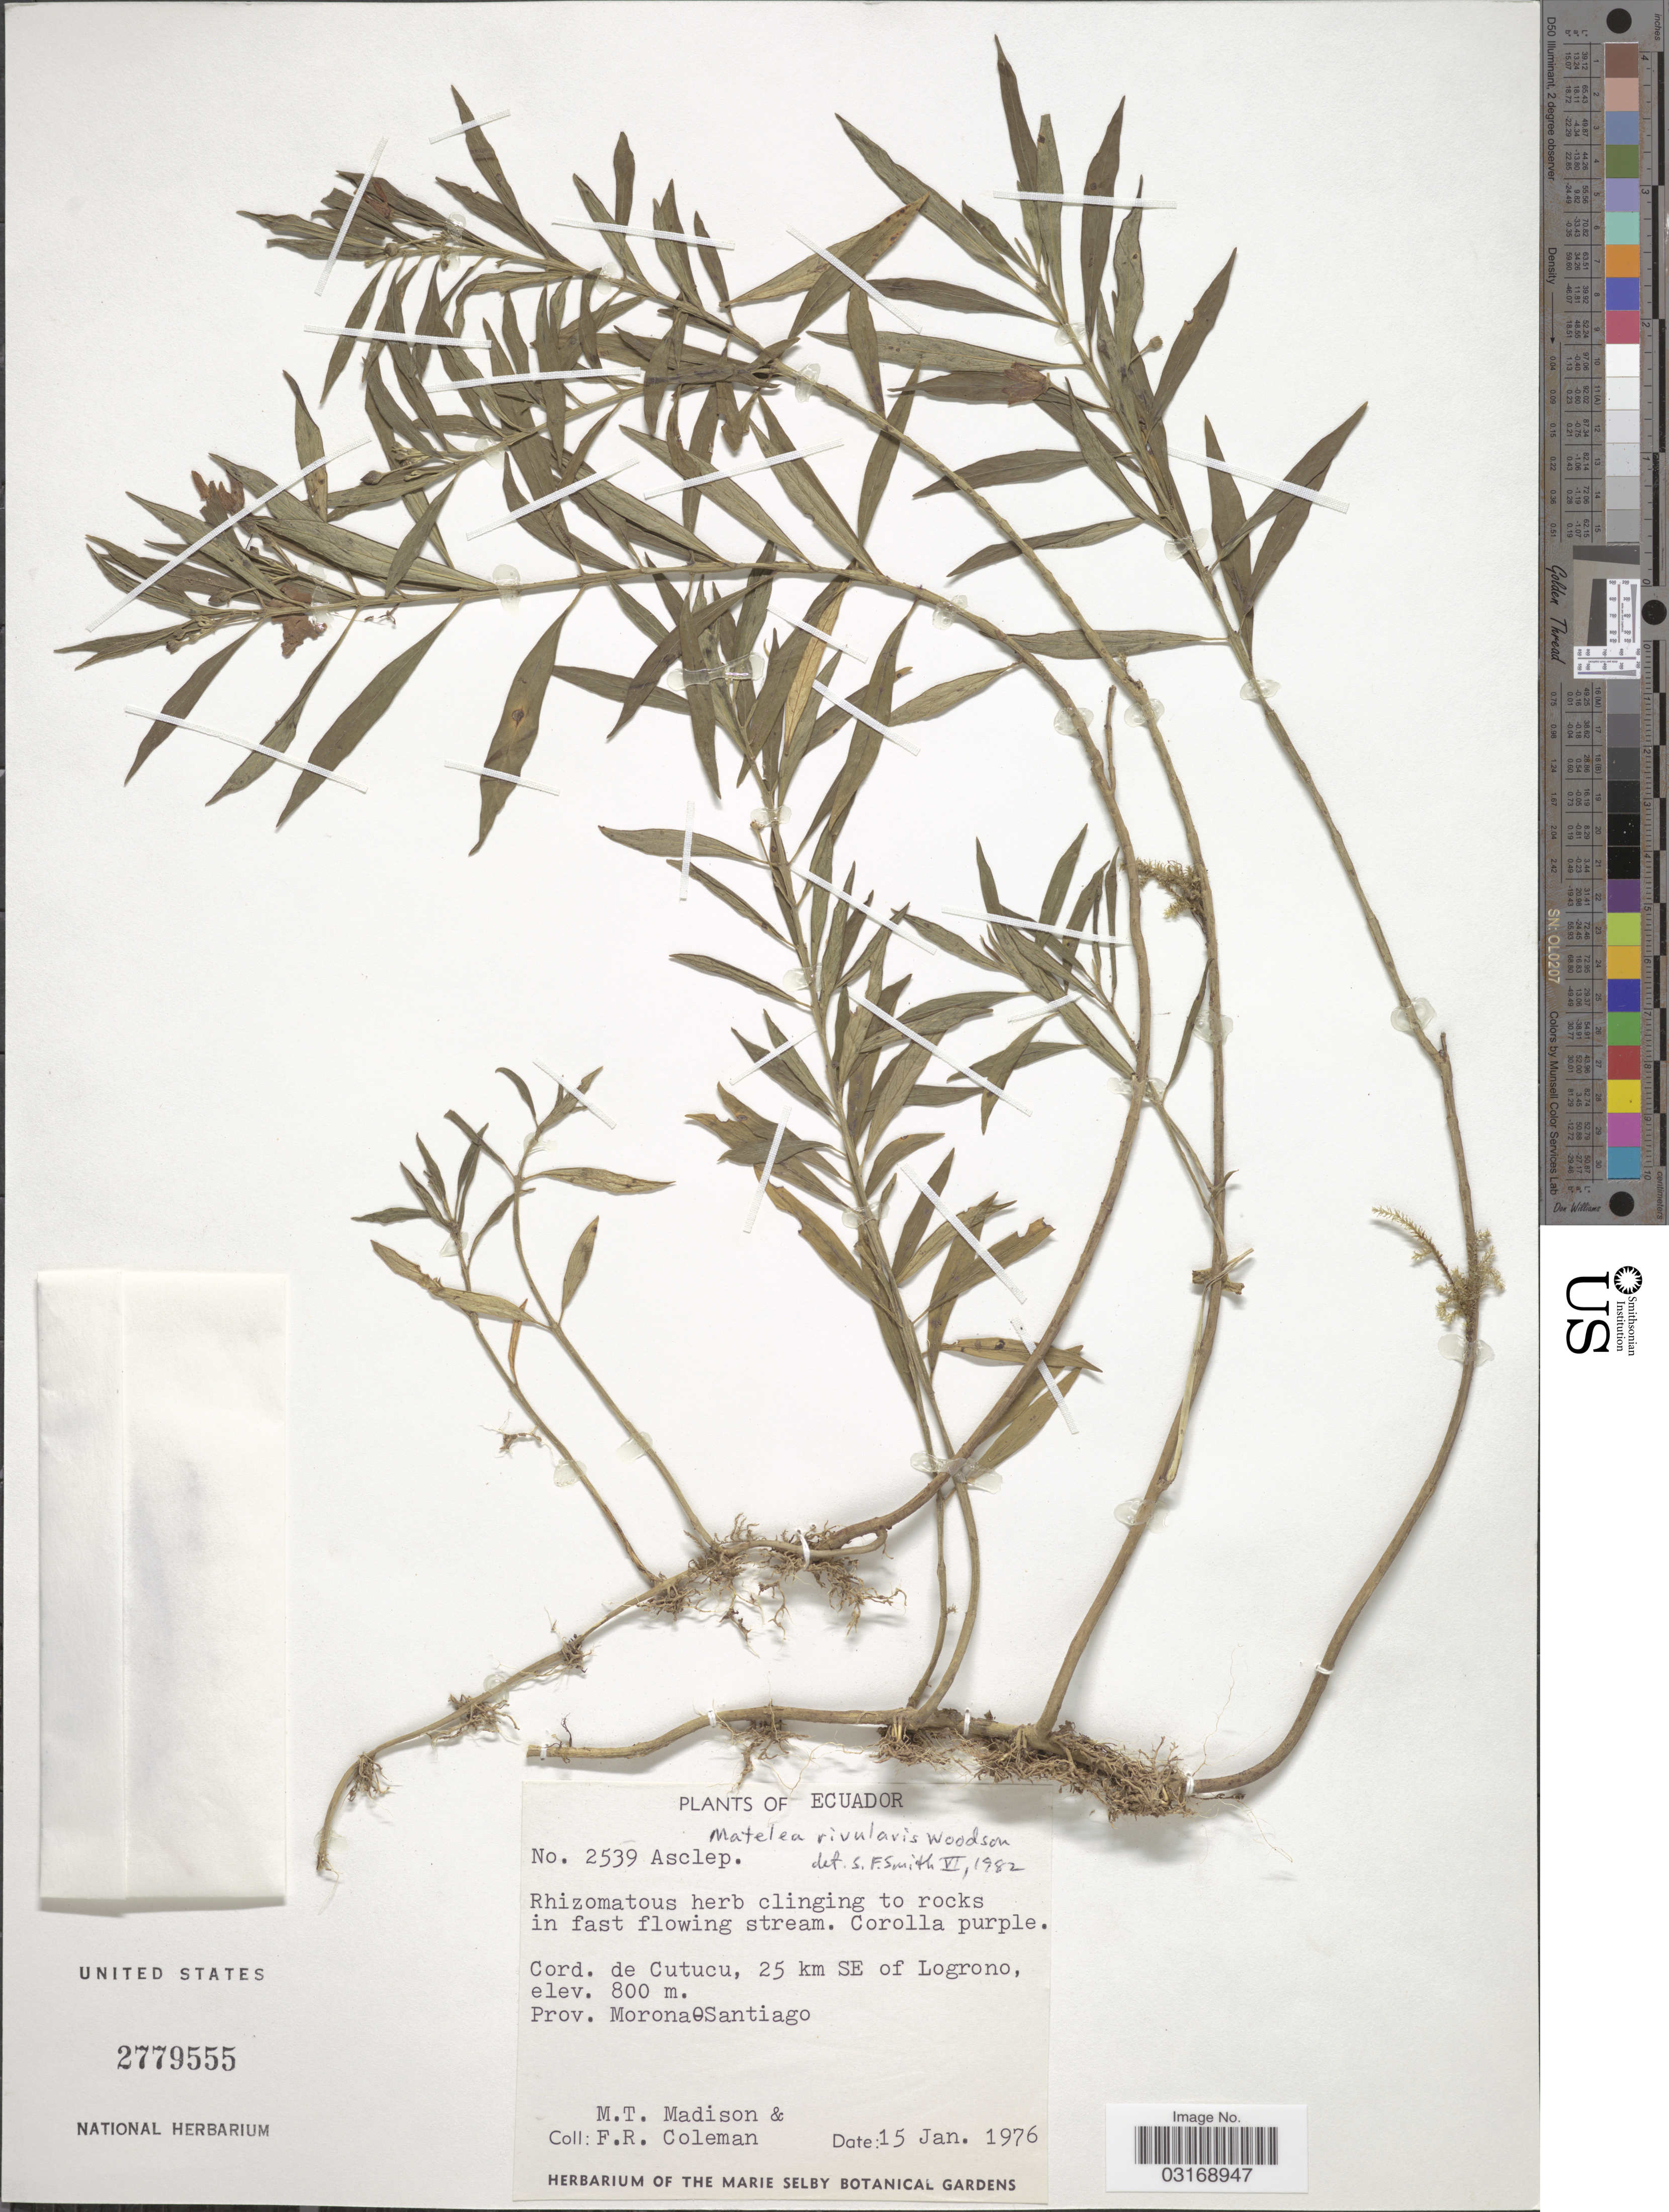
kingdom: Plantae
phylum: Tracheophyta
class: Magnoliopsida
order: Gentianales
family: Apocynaceae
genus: Matelea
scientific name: Matelea rivularis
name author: Woodson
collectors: M. T. Madison & F. Coleman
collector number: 2539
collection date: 1976-01-15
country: Ecuador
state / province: Morona-Santiago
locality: Cord. de Cutucu, 25 km SE of Logrono.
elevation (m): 800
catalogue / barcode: US 2779555